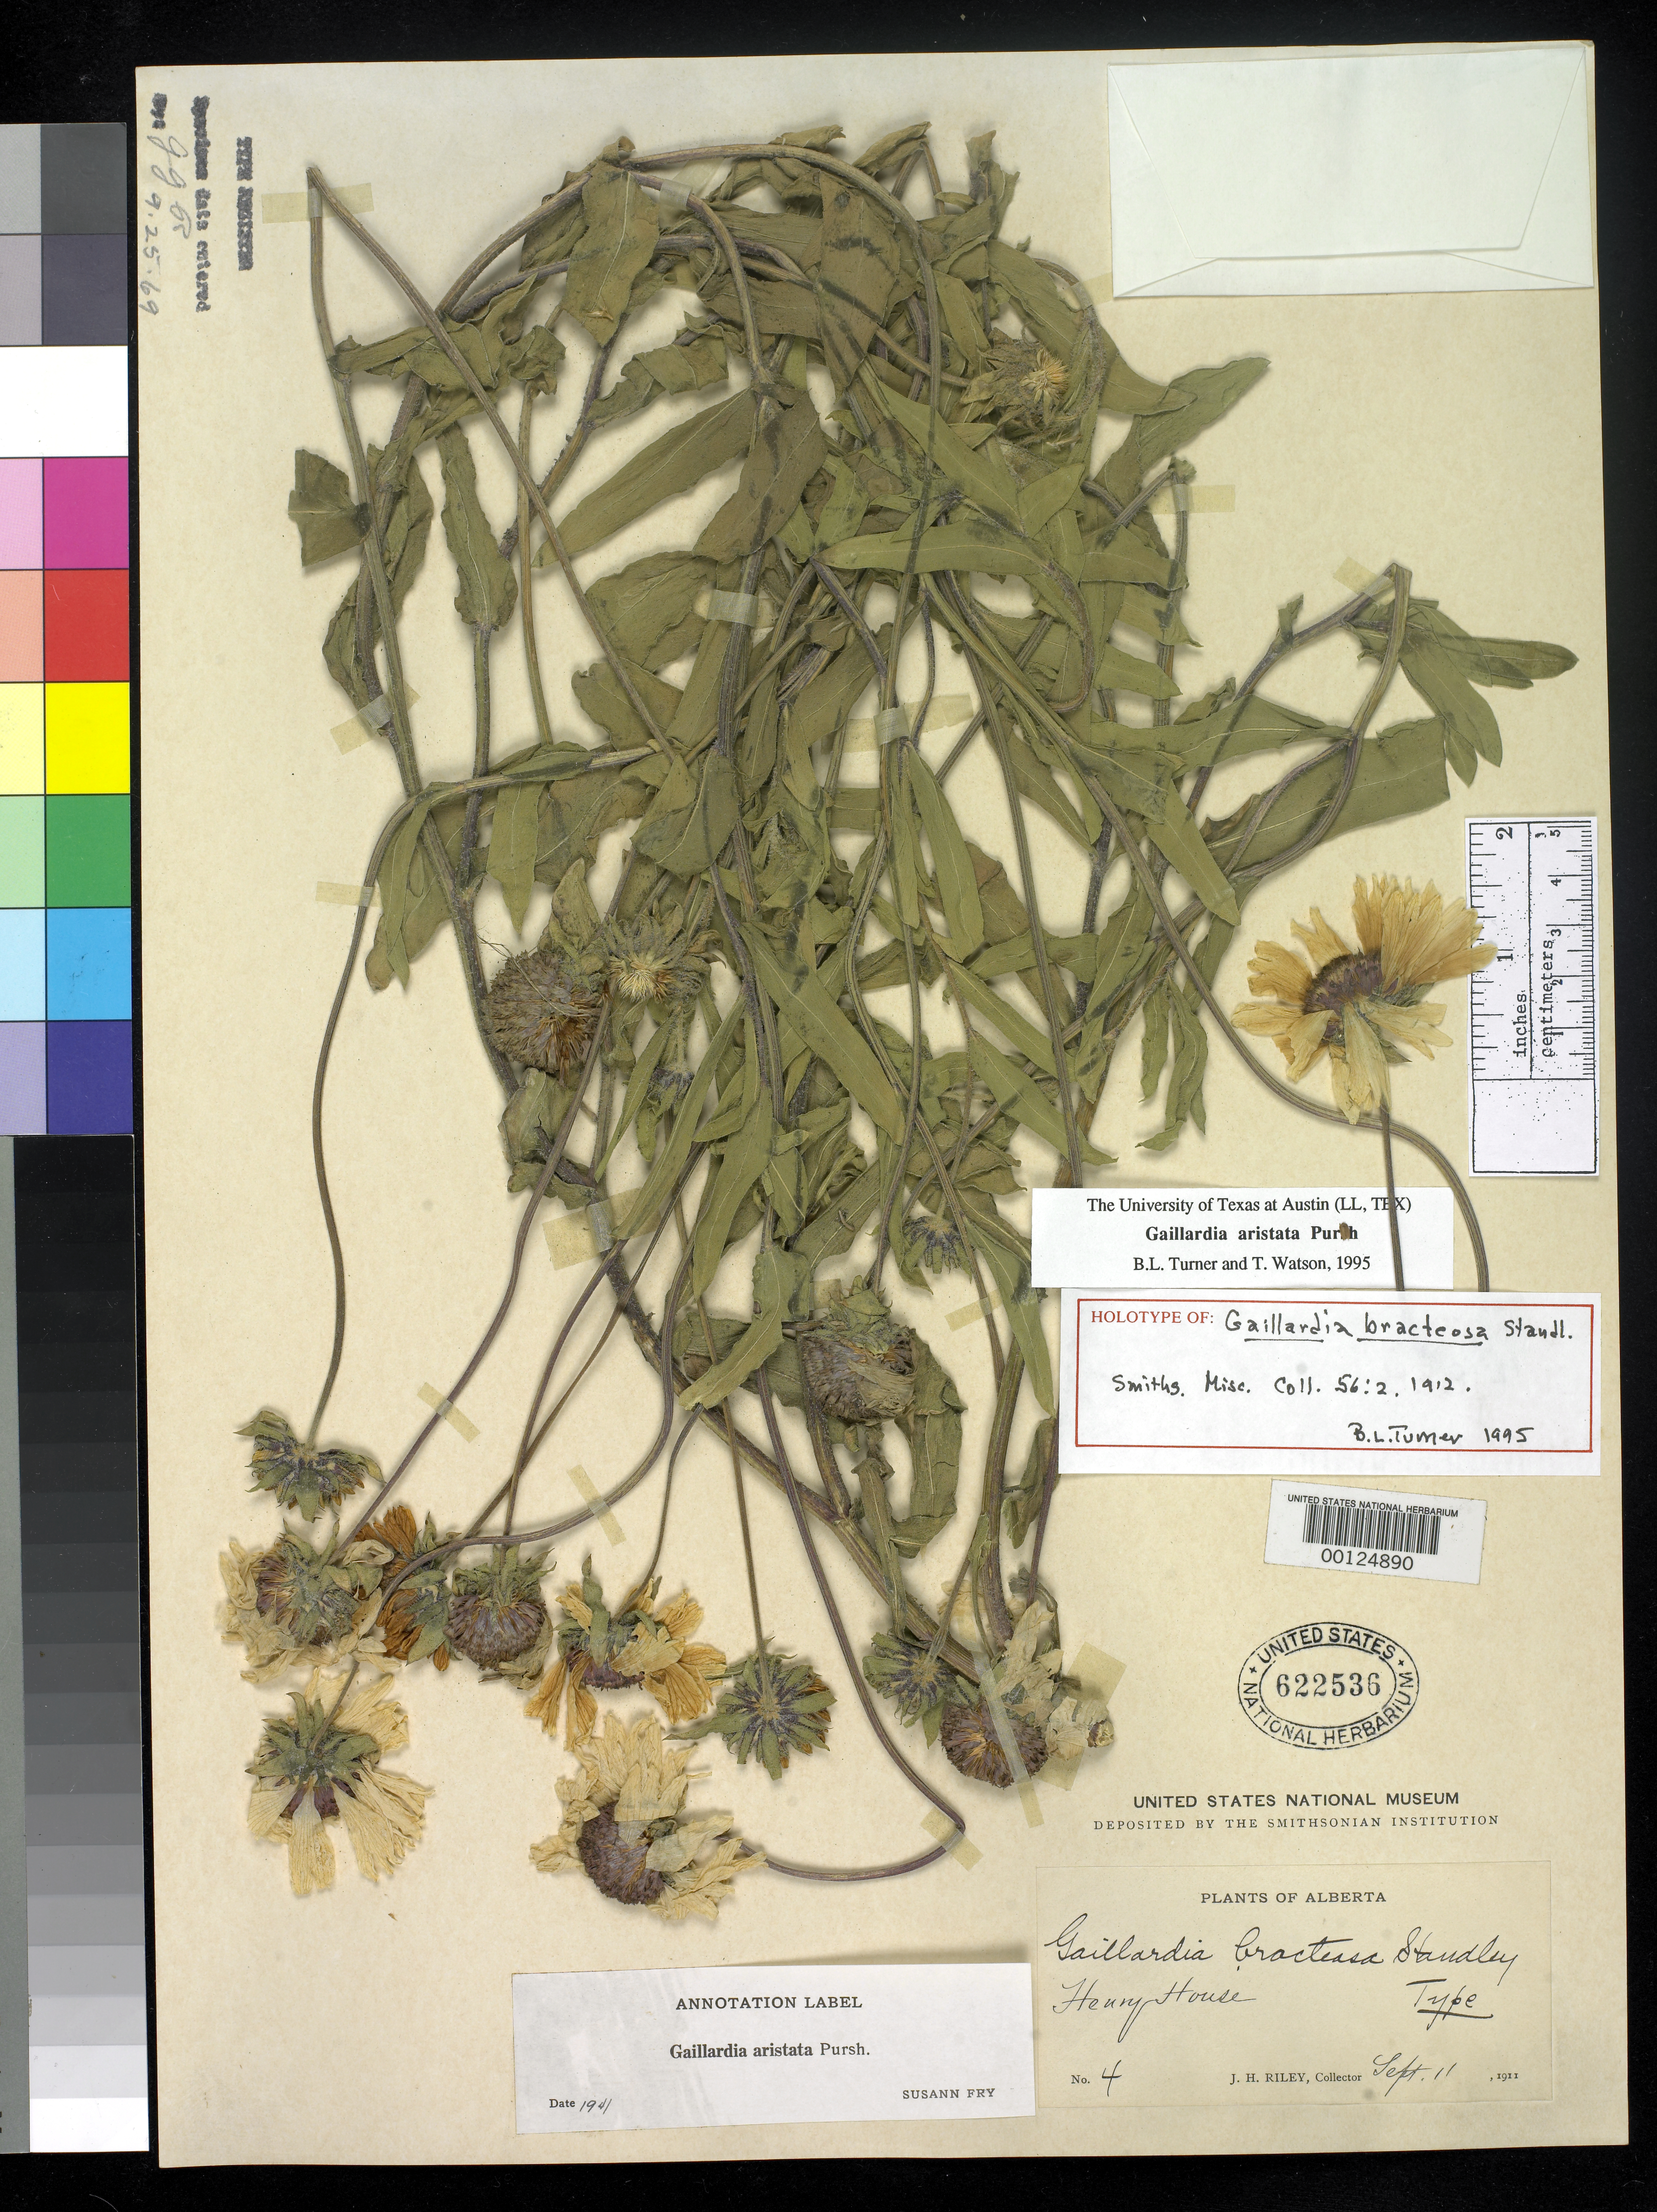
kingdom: Plantae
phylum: Tracheophyta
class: Magnoliopsida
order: Asterales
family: Asteraceae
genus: Gaillardia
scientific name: Gaillardia bracteosa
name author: Standl.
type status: Holotype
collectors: J. H. Riley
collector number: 4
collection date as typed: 11 Sep 1911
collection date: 1911-09-11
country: Canada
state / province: Alberta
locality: Near Henry House.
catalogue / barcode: US 622536